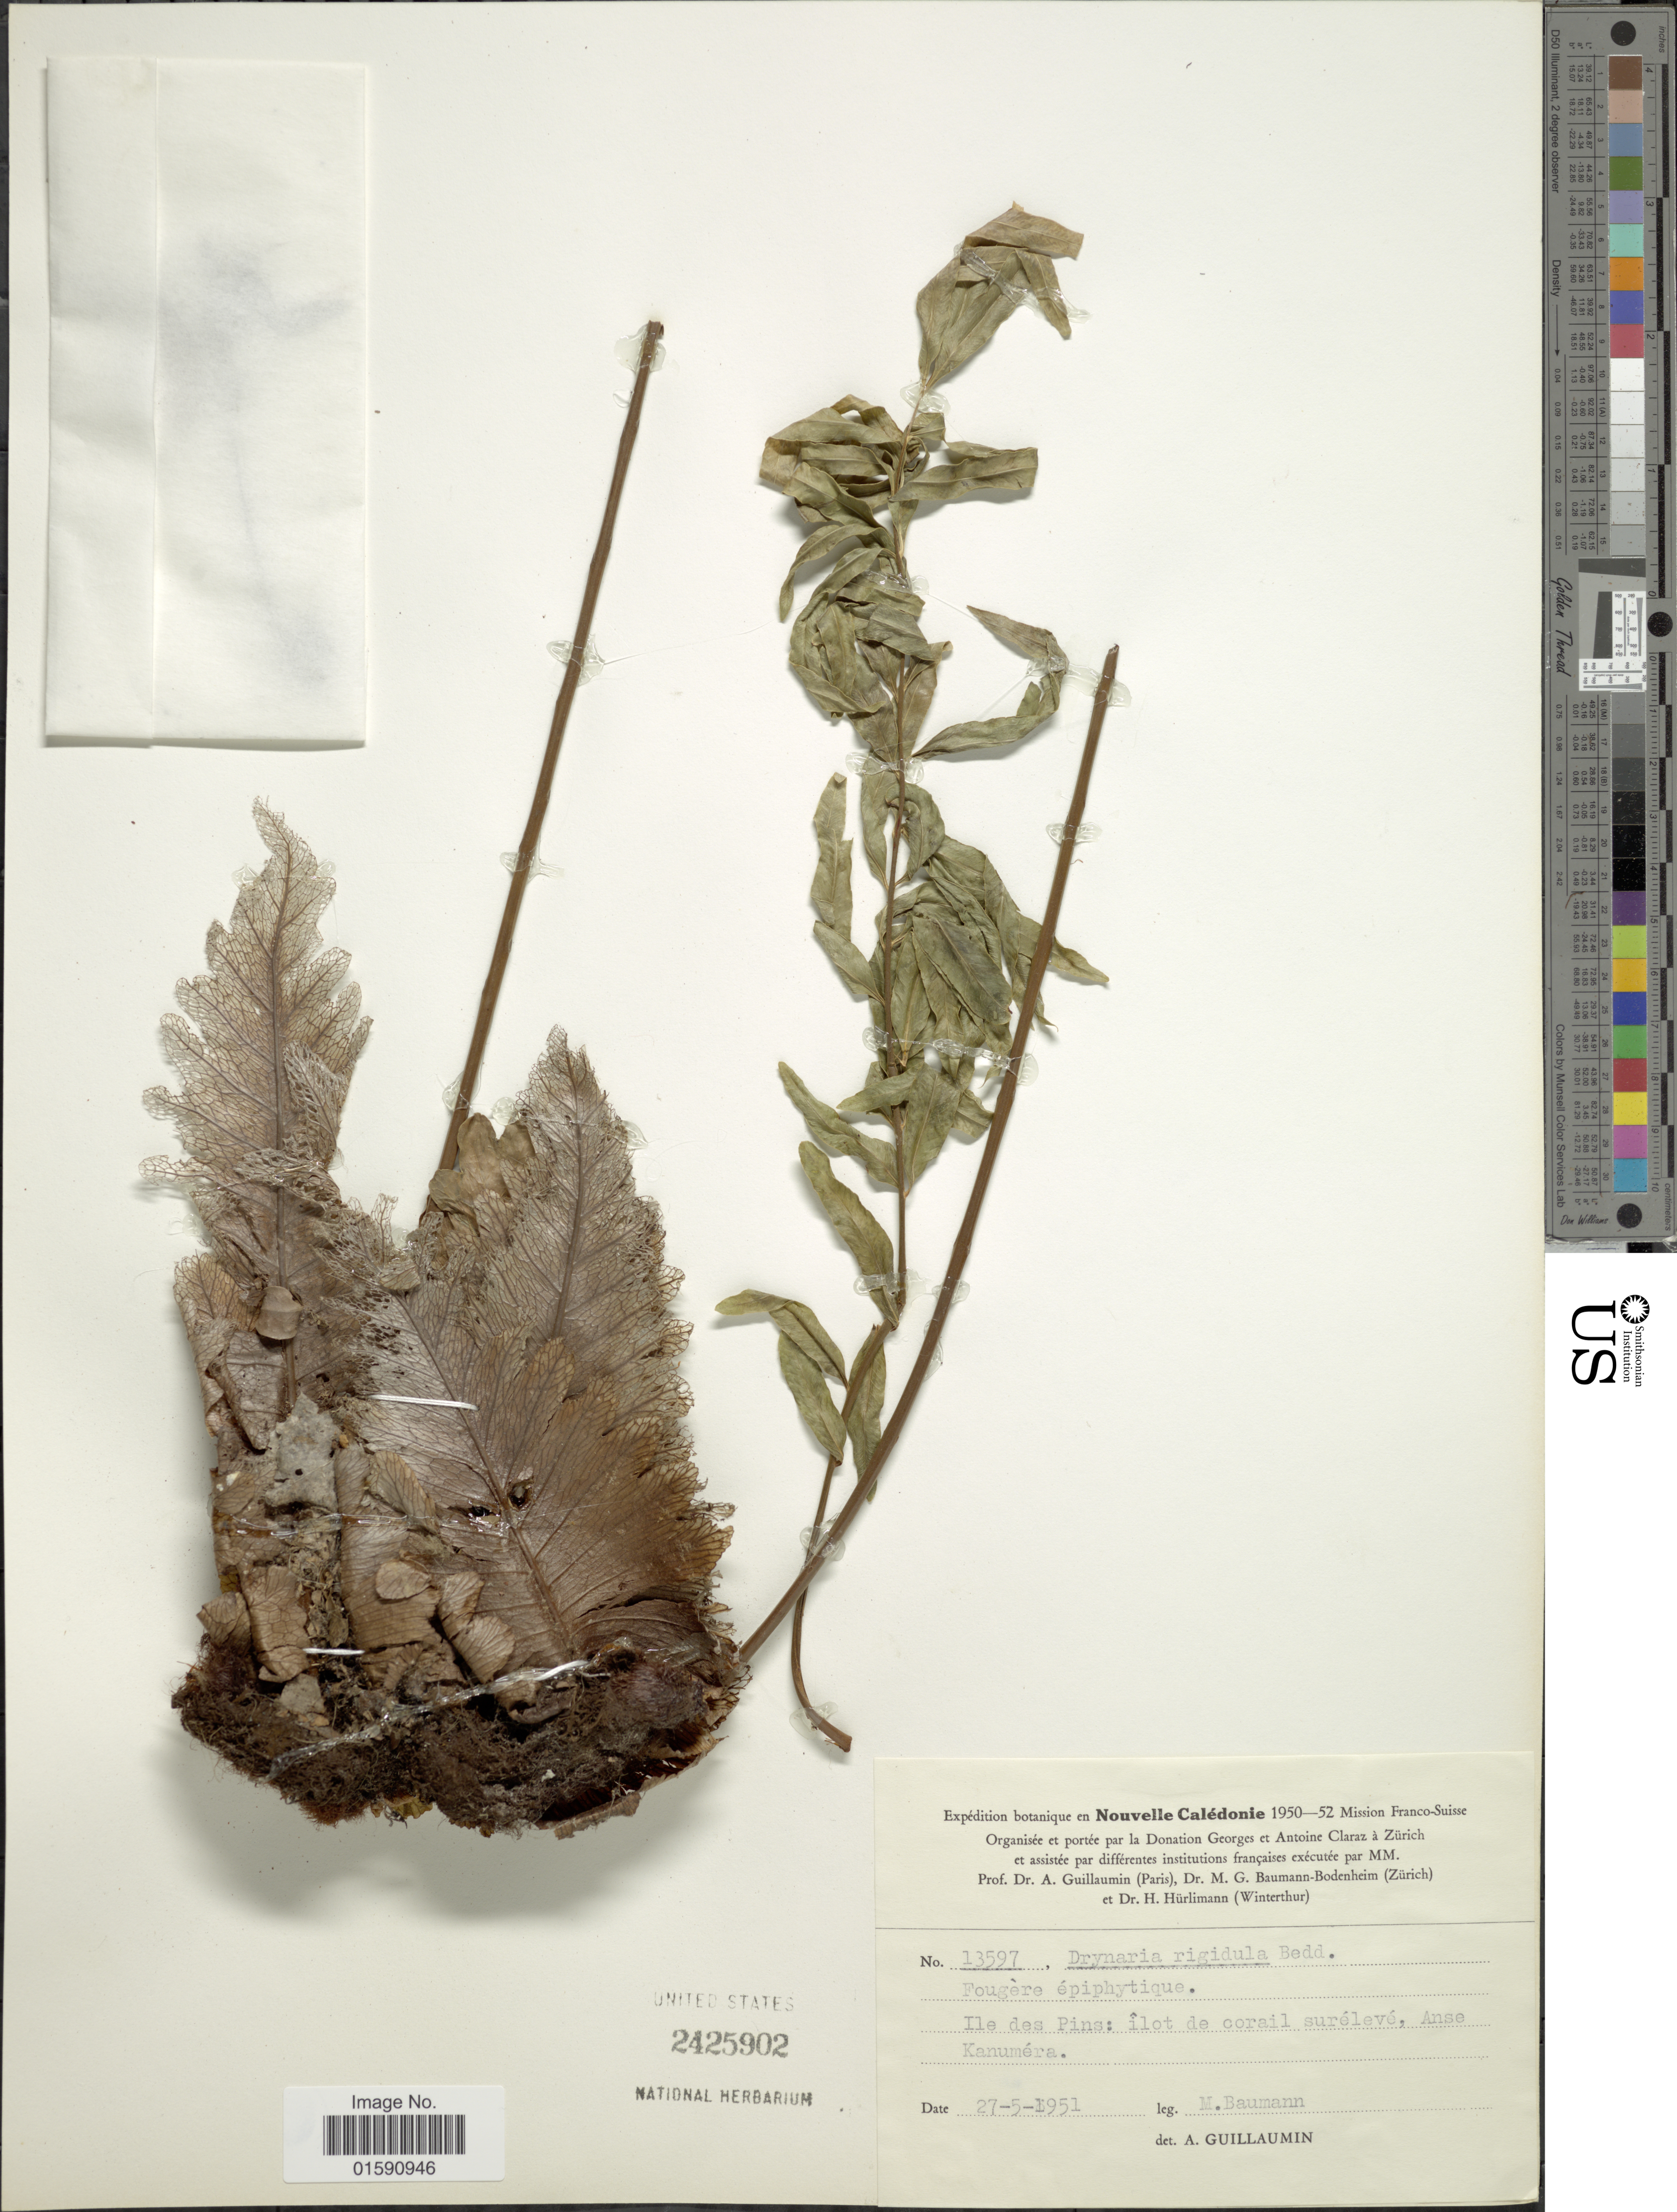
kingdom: Plantae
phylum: Tracheophyta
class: Polypodiopsida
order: Polypodiales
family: Polypodiaceae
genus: Drynaria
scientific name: Drynaria rigidula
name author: (Sw.) Bedd.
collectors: M. Baumann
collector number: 13597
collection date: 1951-05-27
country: New Caledonia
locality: Fougere epiphyte, Ile des Pins: ilot de corail surelevo, Anse Kanumera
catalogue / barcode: US 2425902